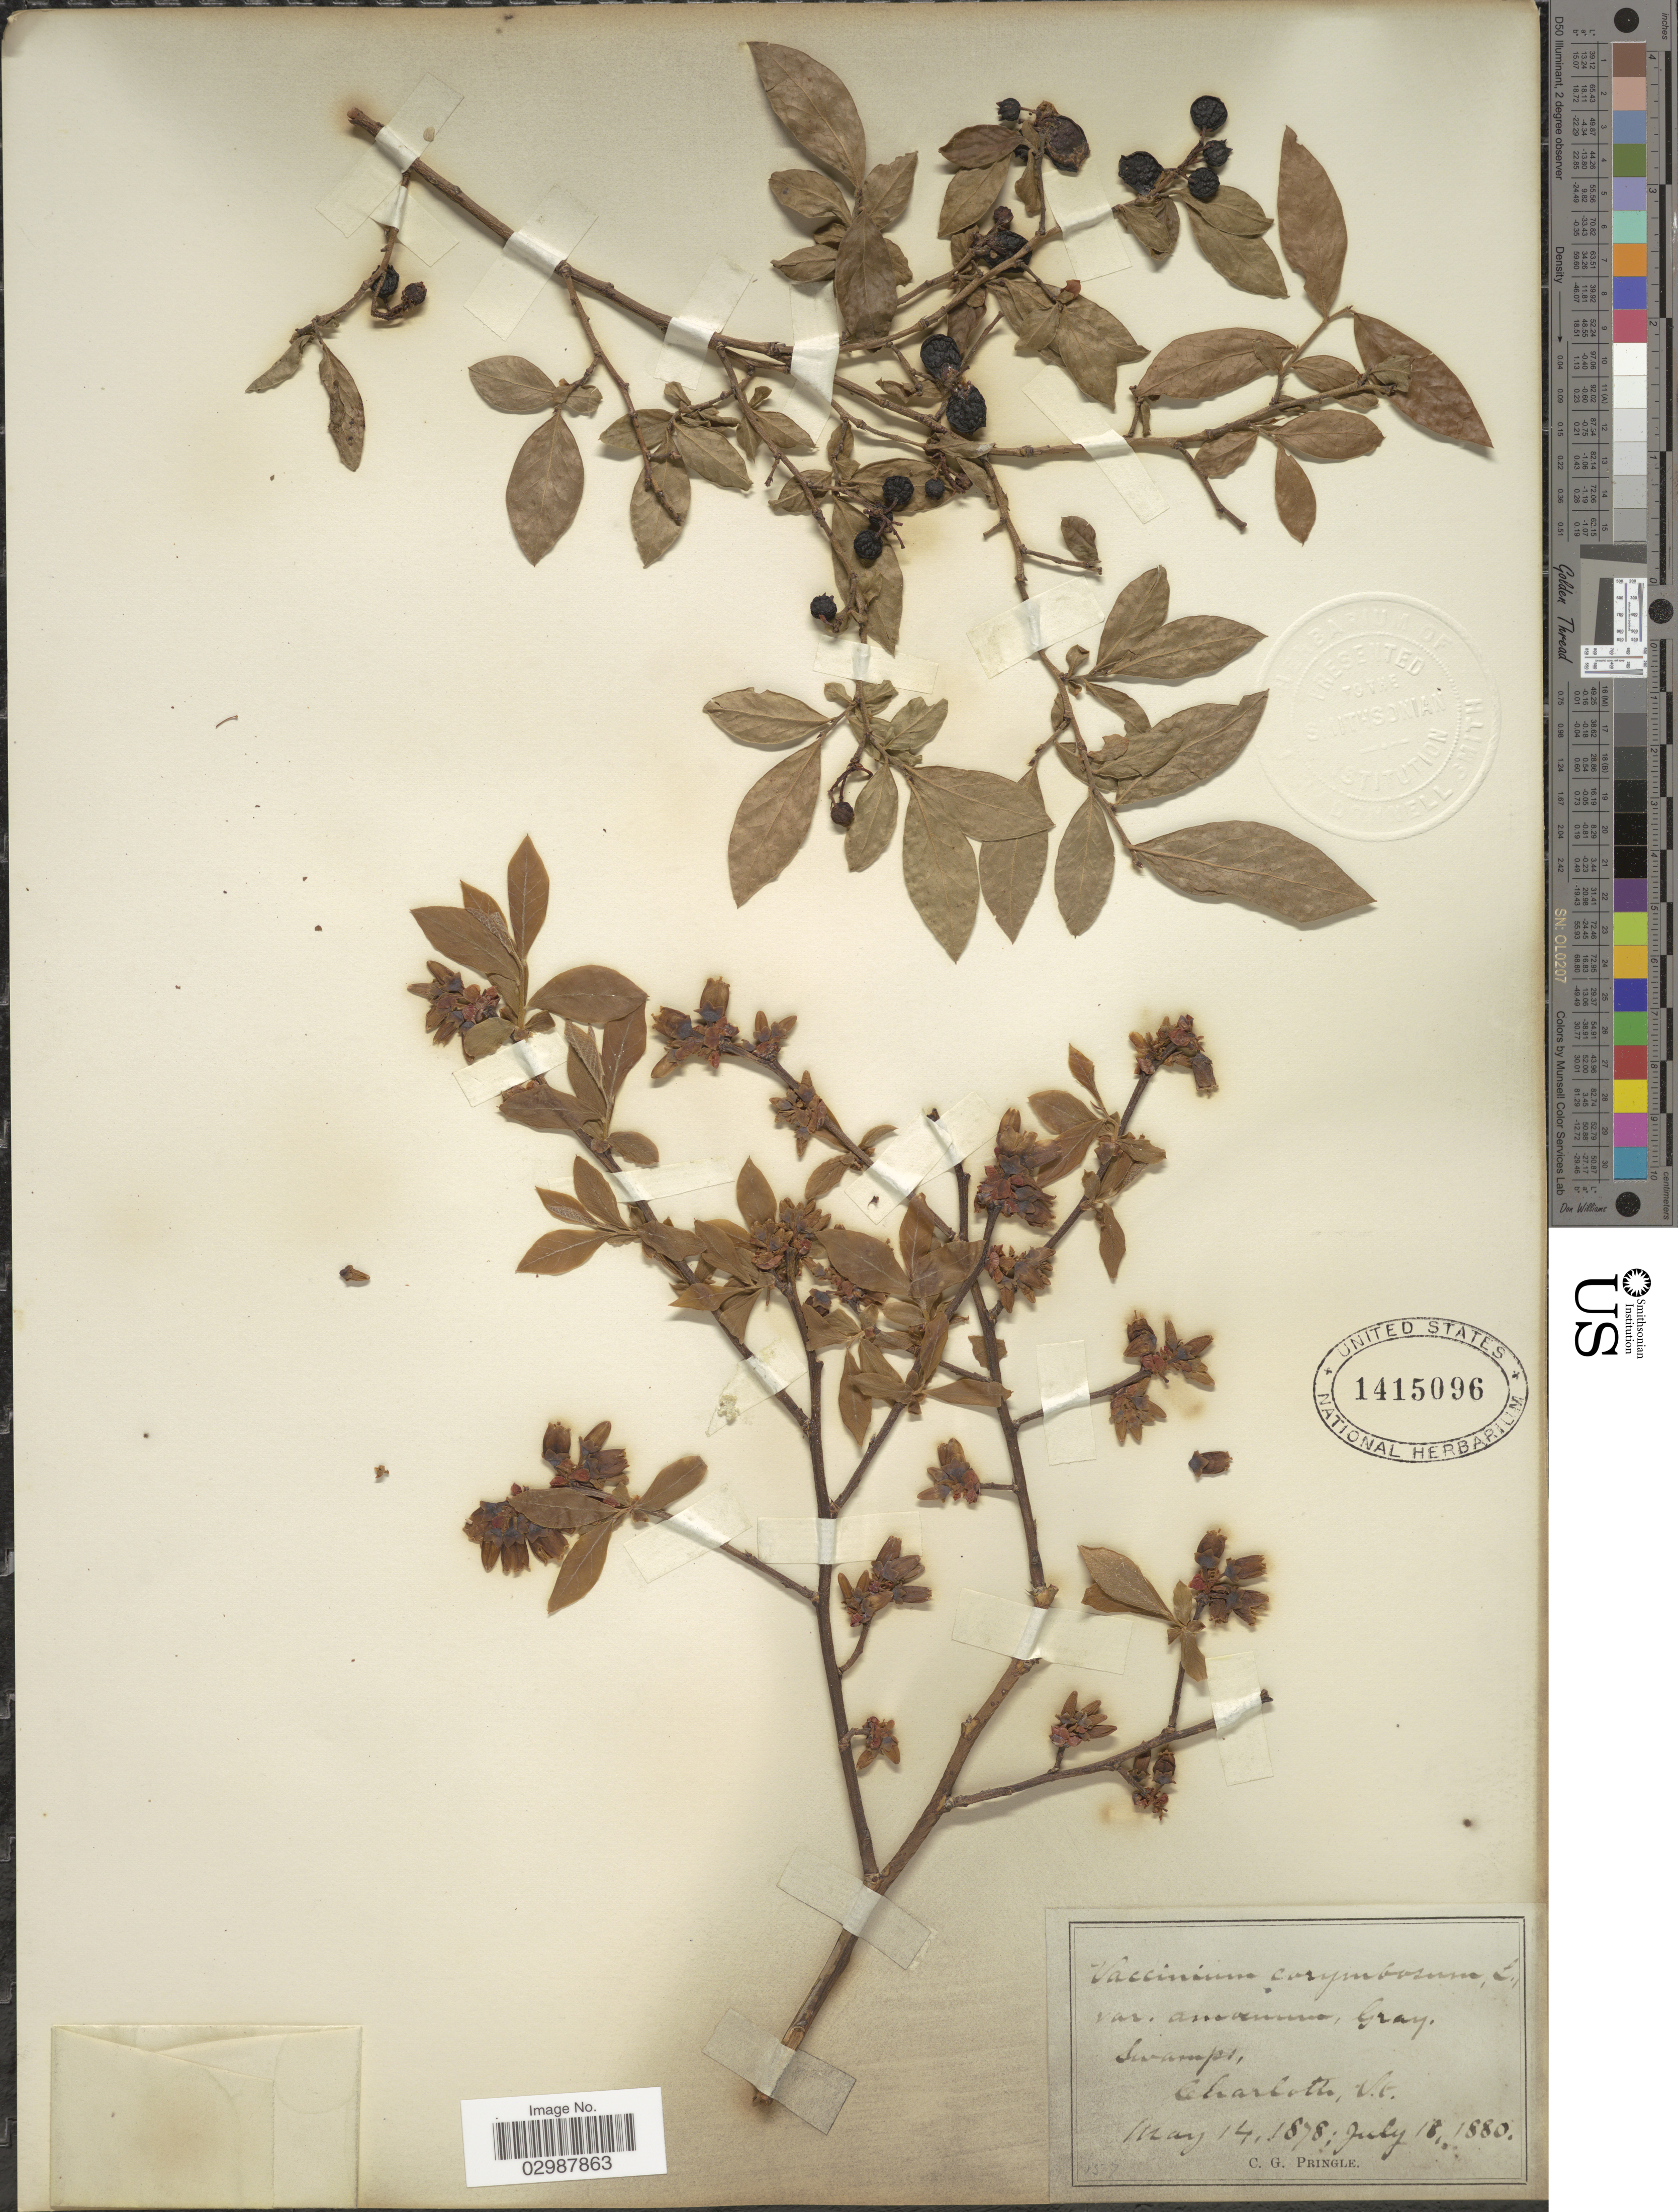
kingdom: Plantae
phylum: Tracheophyta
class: Magnoliopsida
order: Ericales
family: Ericaceae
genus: Vaccinium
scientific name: Vaccinium corymbosum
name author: L.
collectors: C. G. Pringle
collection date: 1878-05-14/1880-07-18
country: United States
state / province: Vermont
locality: Swamps, Charlotte.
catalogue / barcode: US 1415096